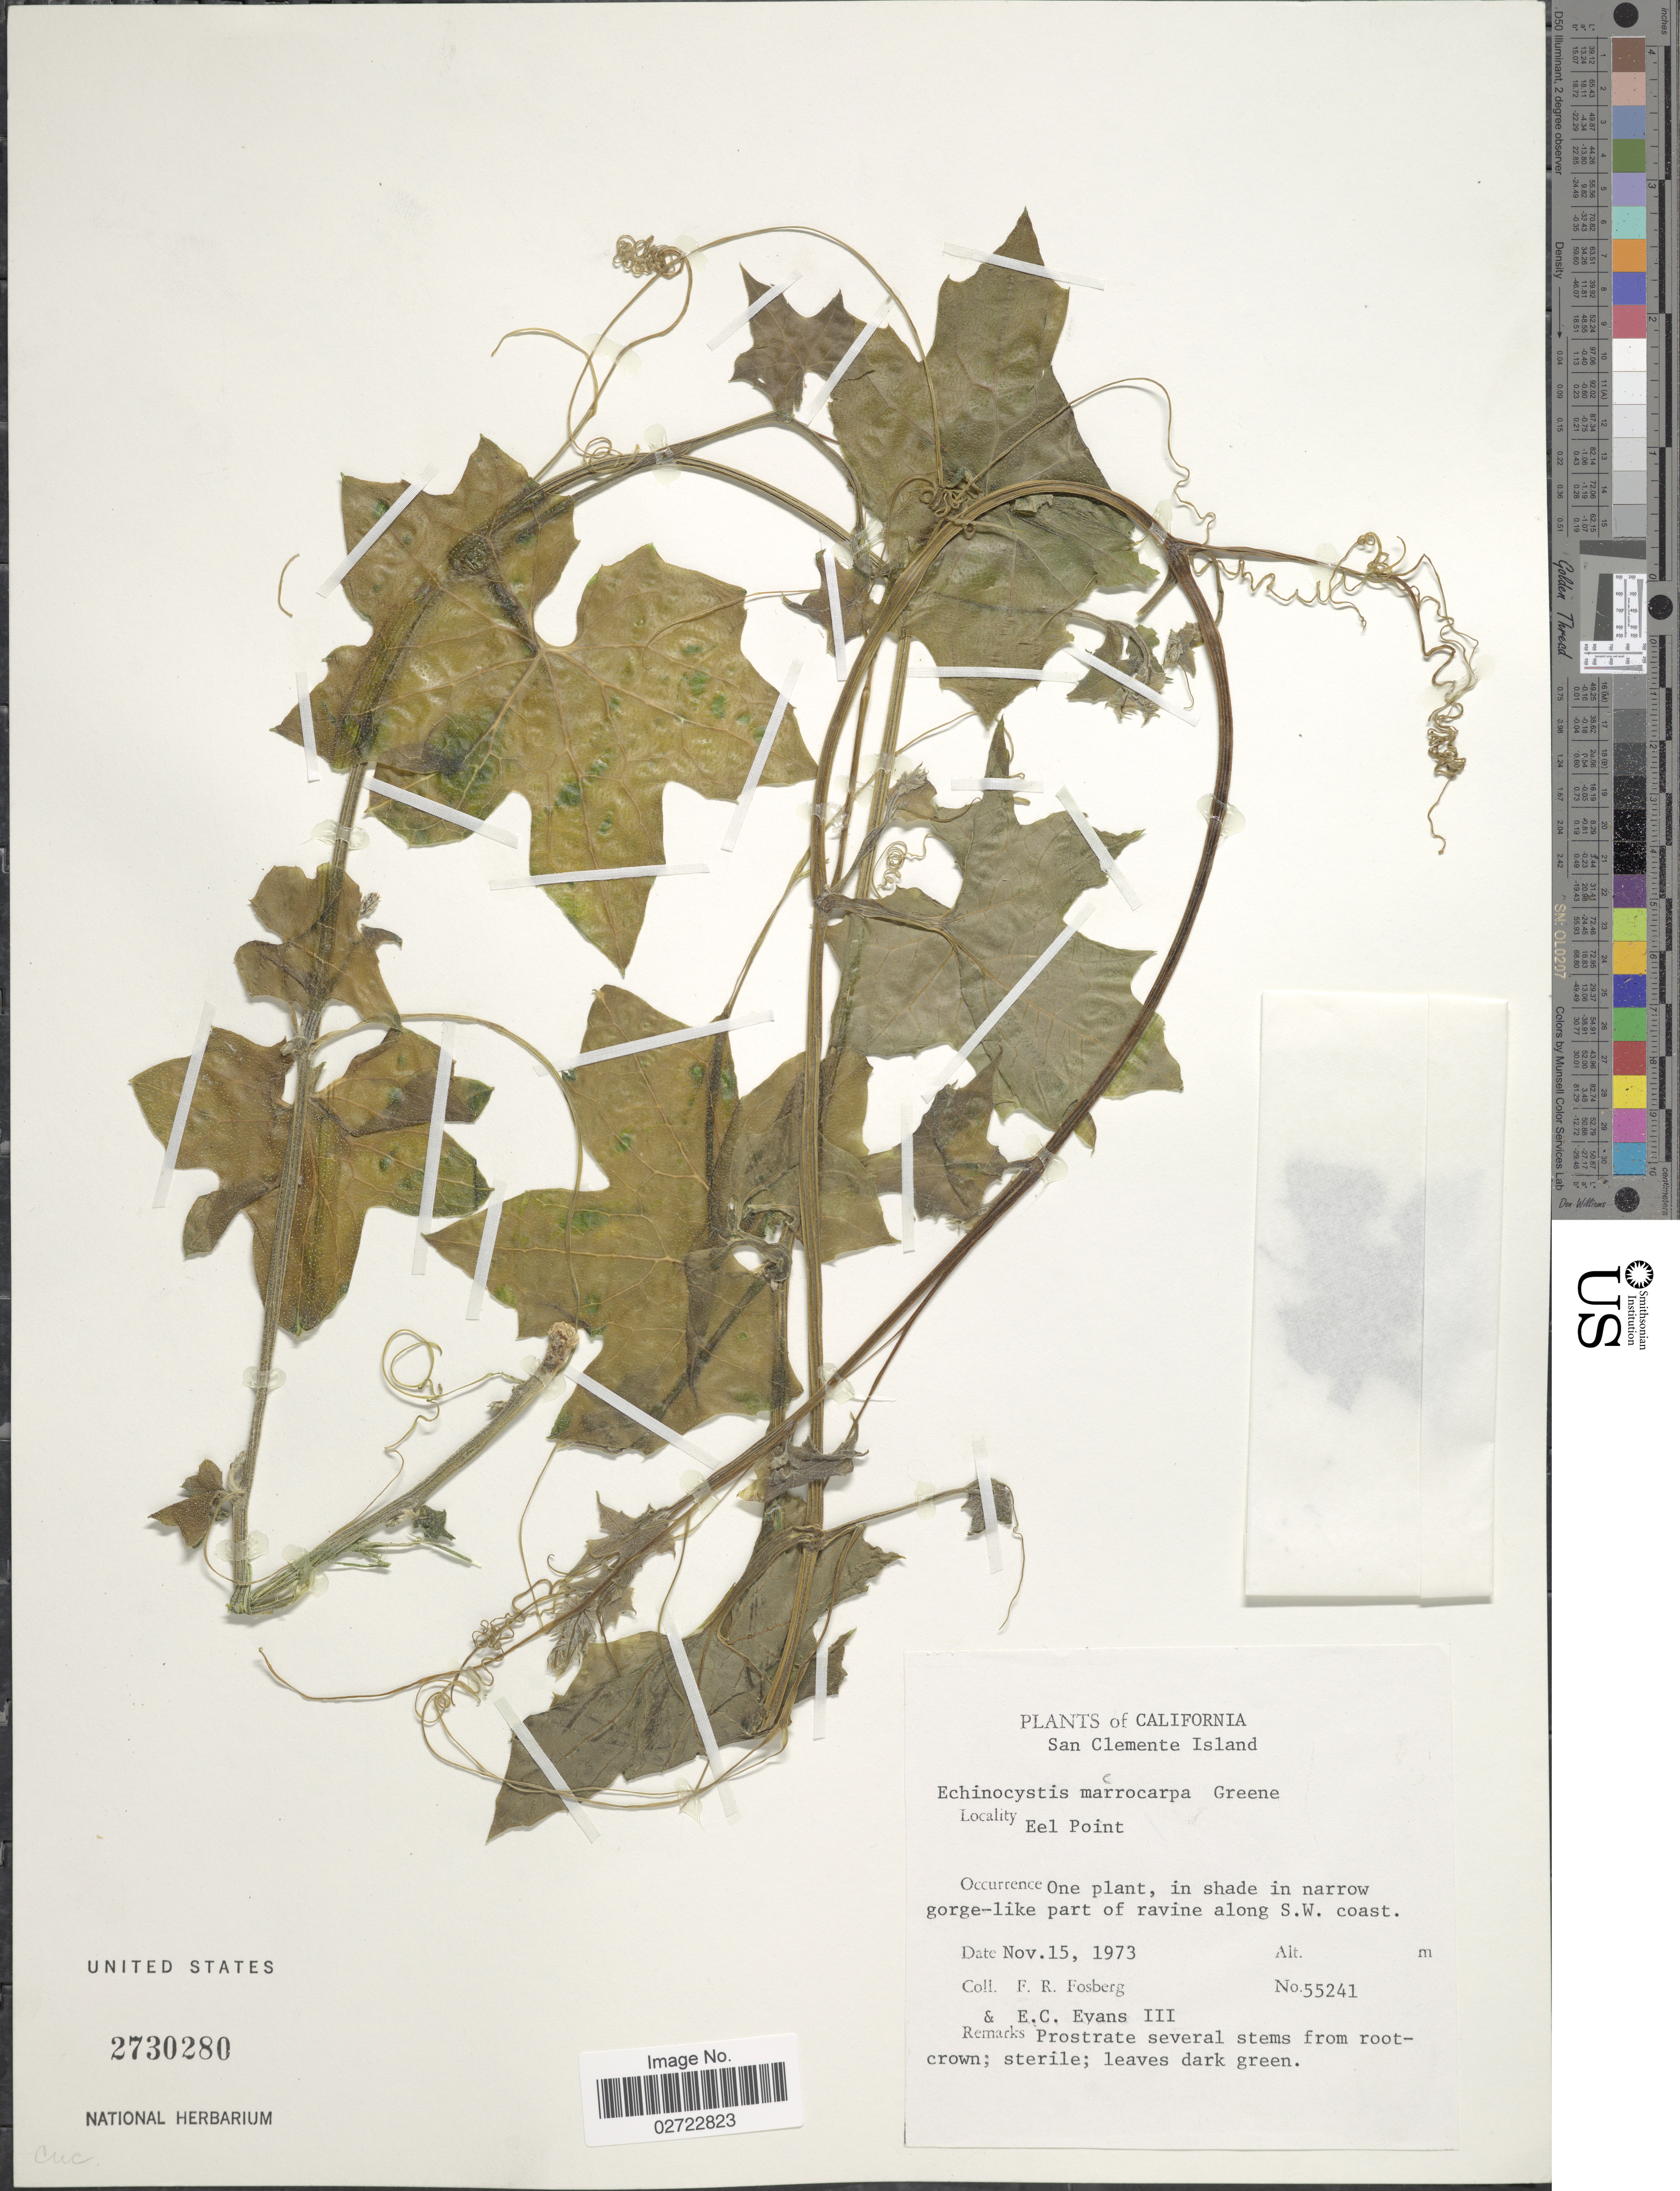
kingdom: Plantae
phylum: Tracheophyta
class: Magnoliopsida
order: Cucurbitales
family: Cucurbitaceae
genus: Echinocystis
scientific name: Echinocystis macrocarpa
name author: Greene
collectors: F. R. Fosberg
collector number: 55241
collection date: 1973-11-15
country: United States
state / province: California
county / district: Los Angeles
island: San Clemente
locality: San Clemente Island. Eel Point, along S.W. coast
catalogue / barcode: US 2730280